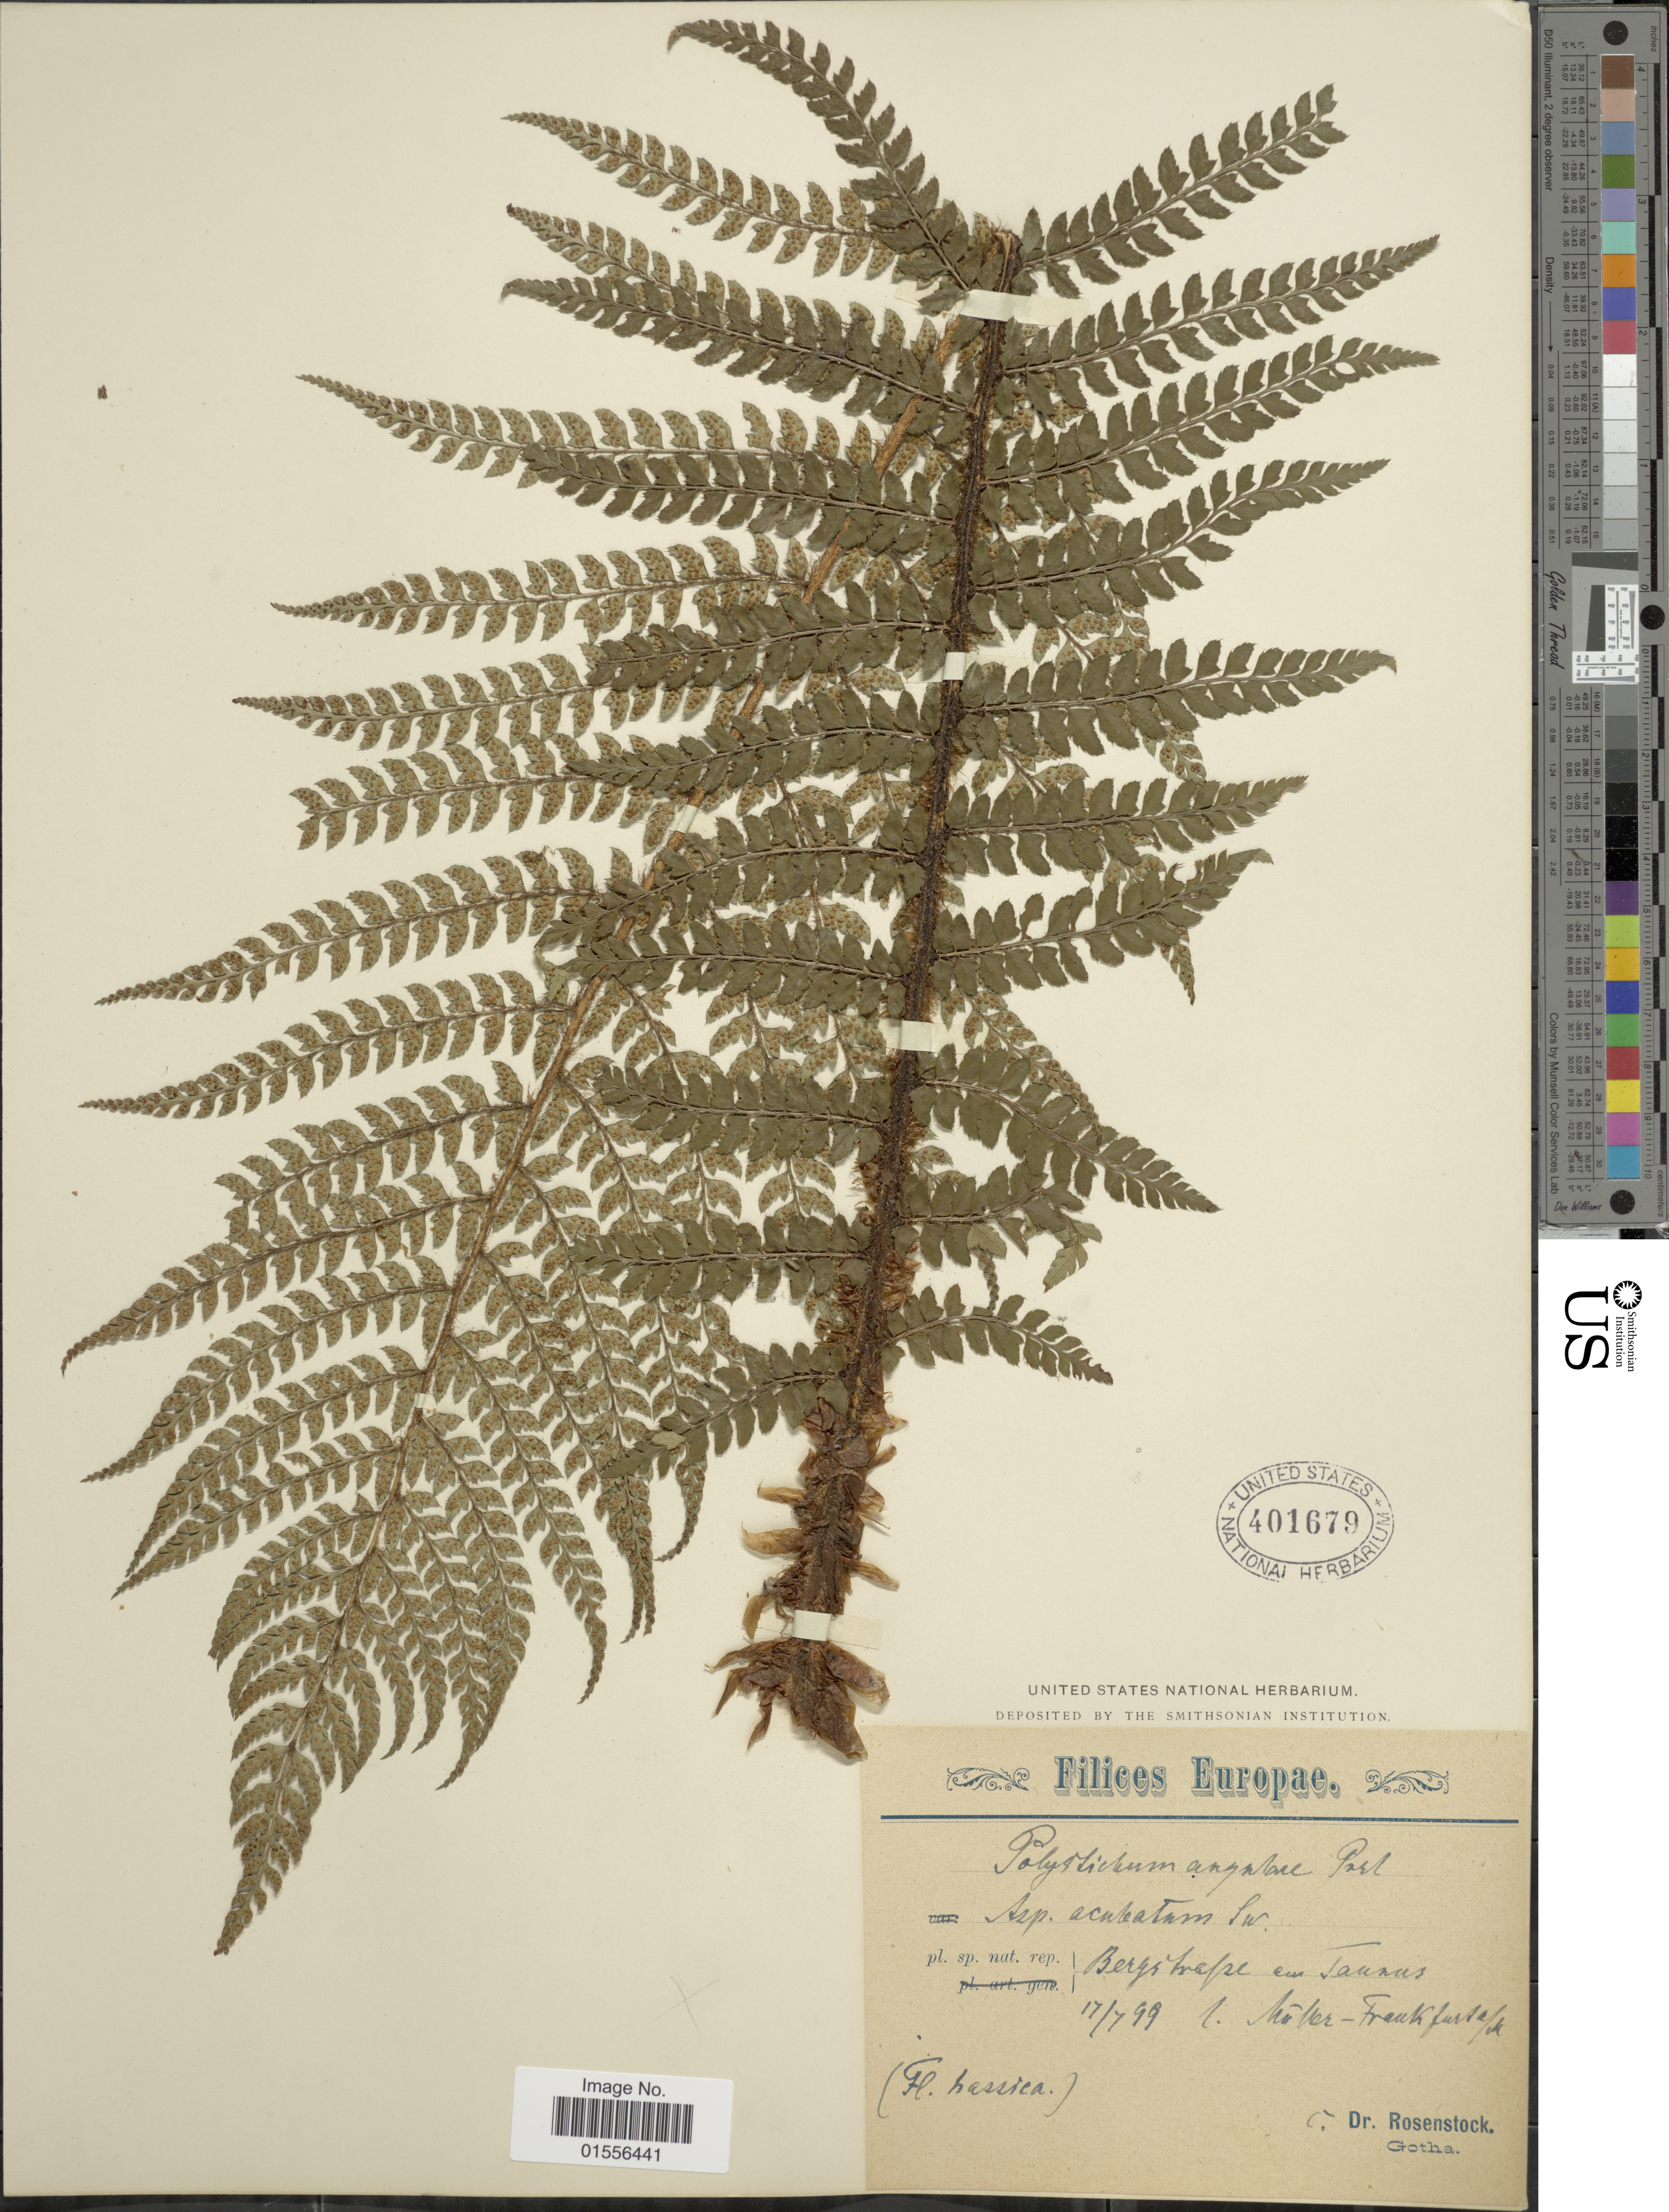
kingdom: Plantae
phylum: Tracheophyta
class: Polypodiopsida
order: Polypodiales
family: Dryopteridaceae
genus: Polystichum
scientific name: Polystichum setiferum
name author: (Forssk.) Moore ex Woynar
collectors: E. Rosenstock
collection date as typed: Transcribed d/m/y: 17/7/99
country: Germany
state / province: Hesse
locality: Berg[illegible text] em Taunus [illegible text]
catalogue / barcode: US 401679